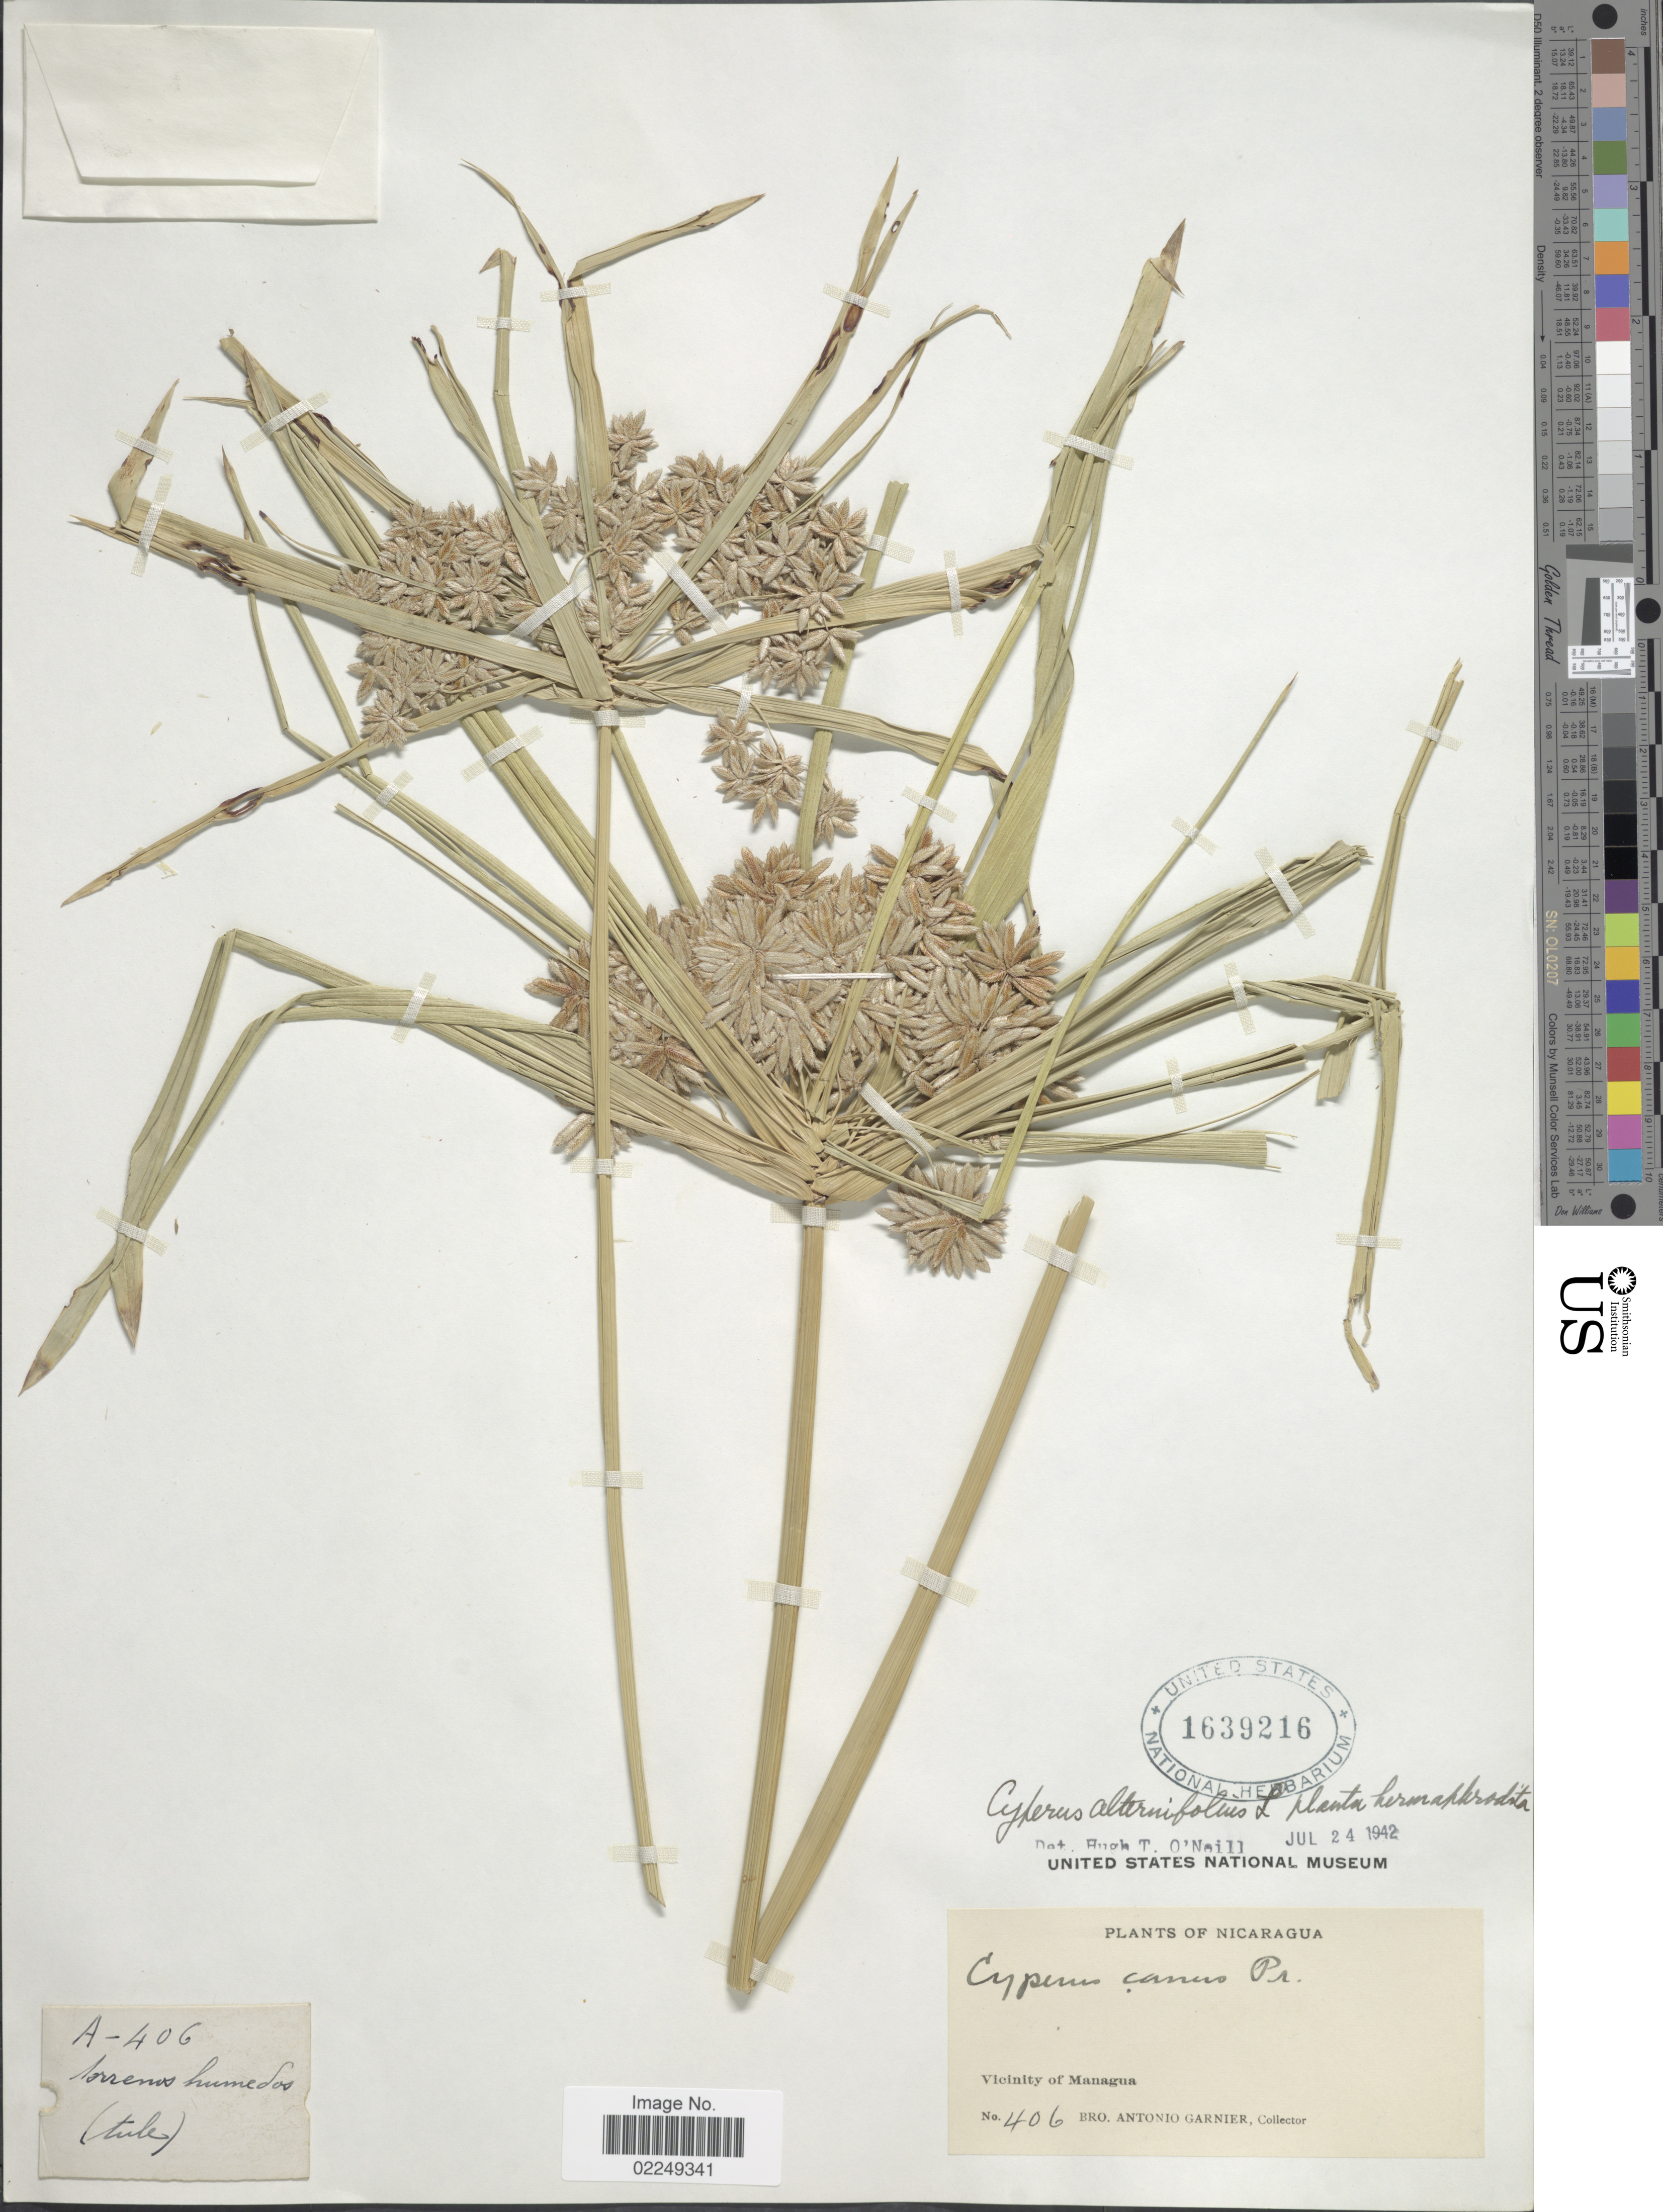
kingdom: Plantae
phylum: Tracheophyta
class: Liliopsida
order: Poales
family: Cyperaceae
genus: Cyperus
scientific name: Cyperus involucratus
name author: Rottb.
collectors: Bro. A. Garnier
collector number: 406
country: Nicaragua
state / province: Managua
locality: Vicinity of Managua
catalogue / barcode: US 1639216